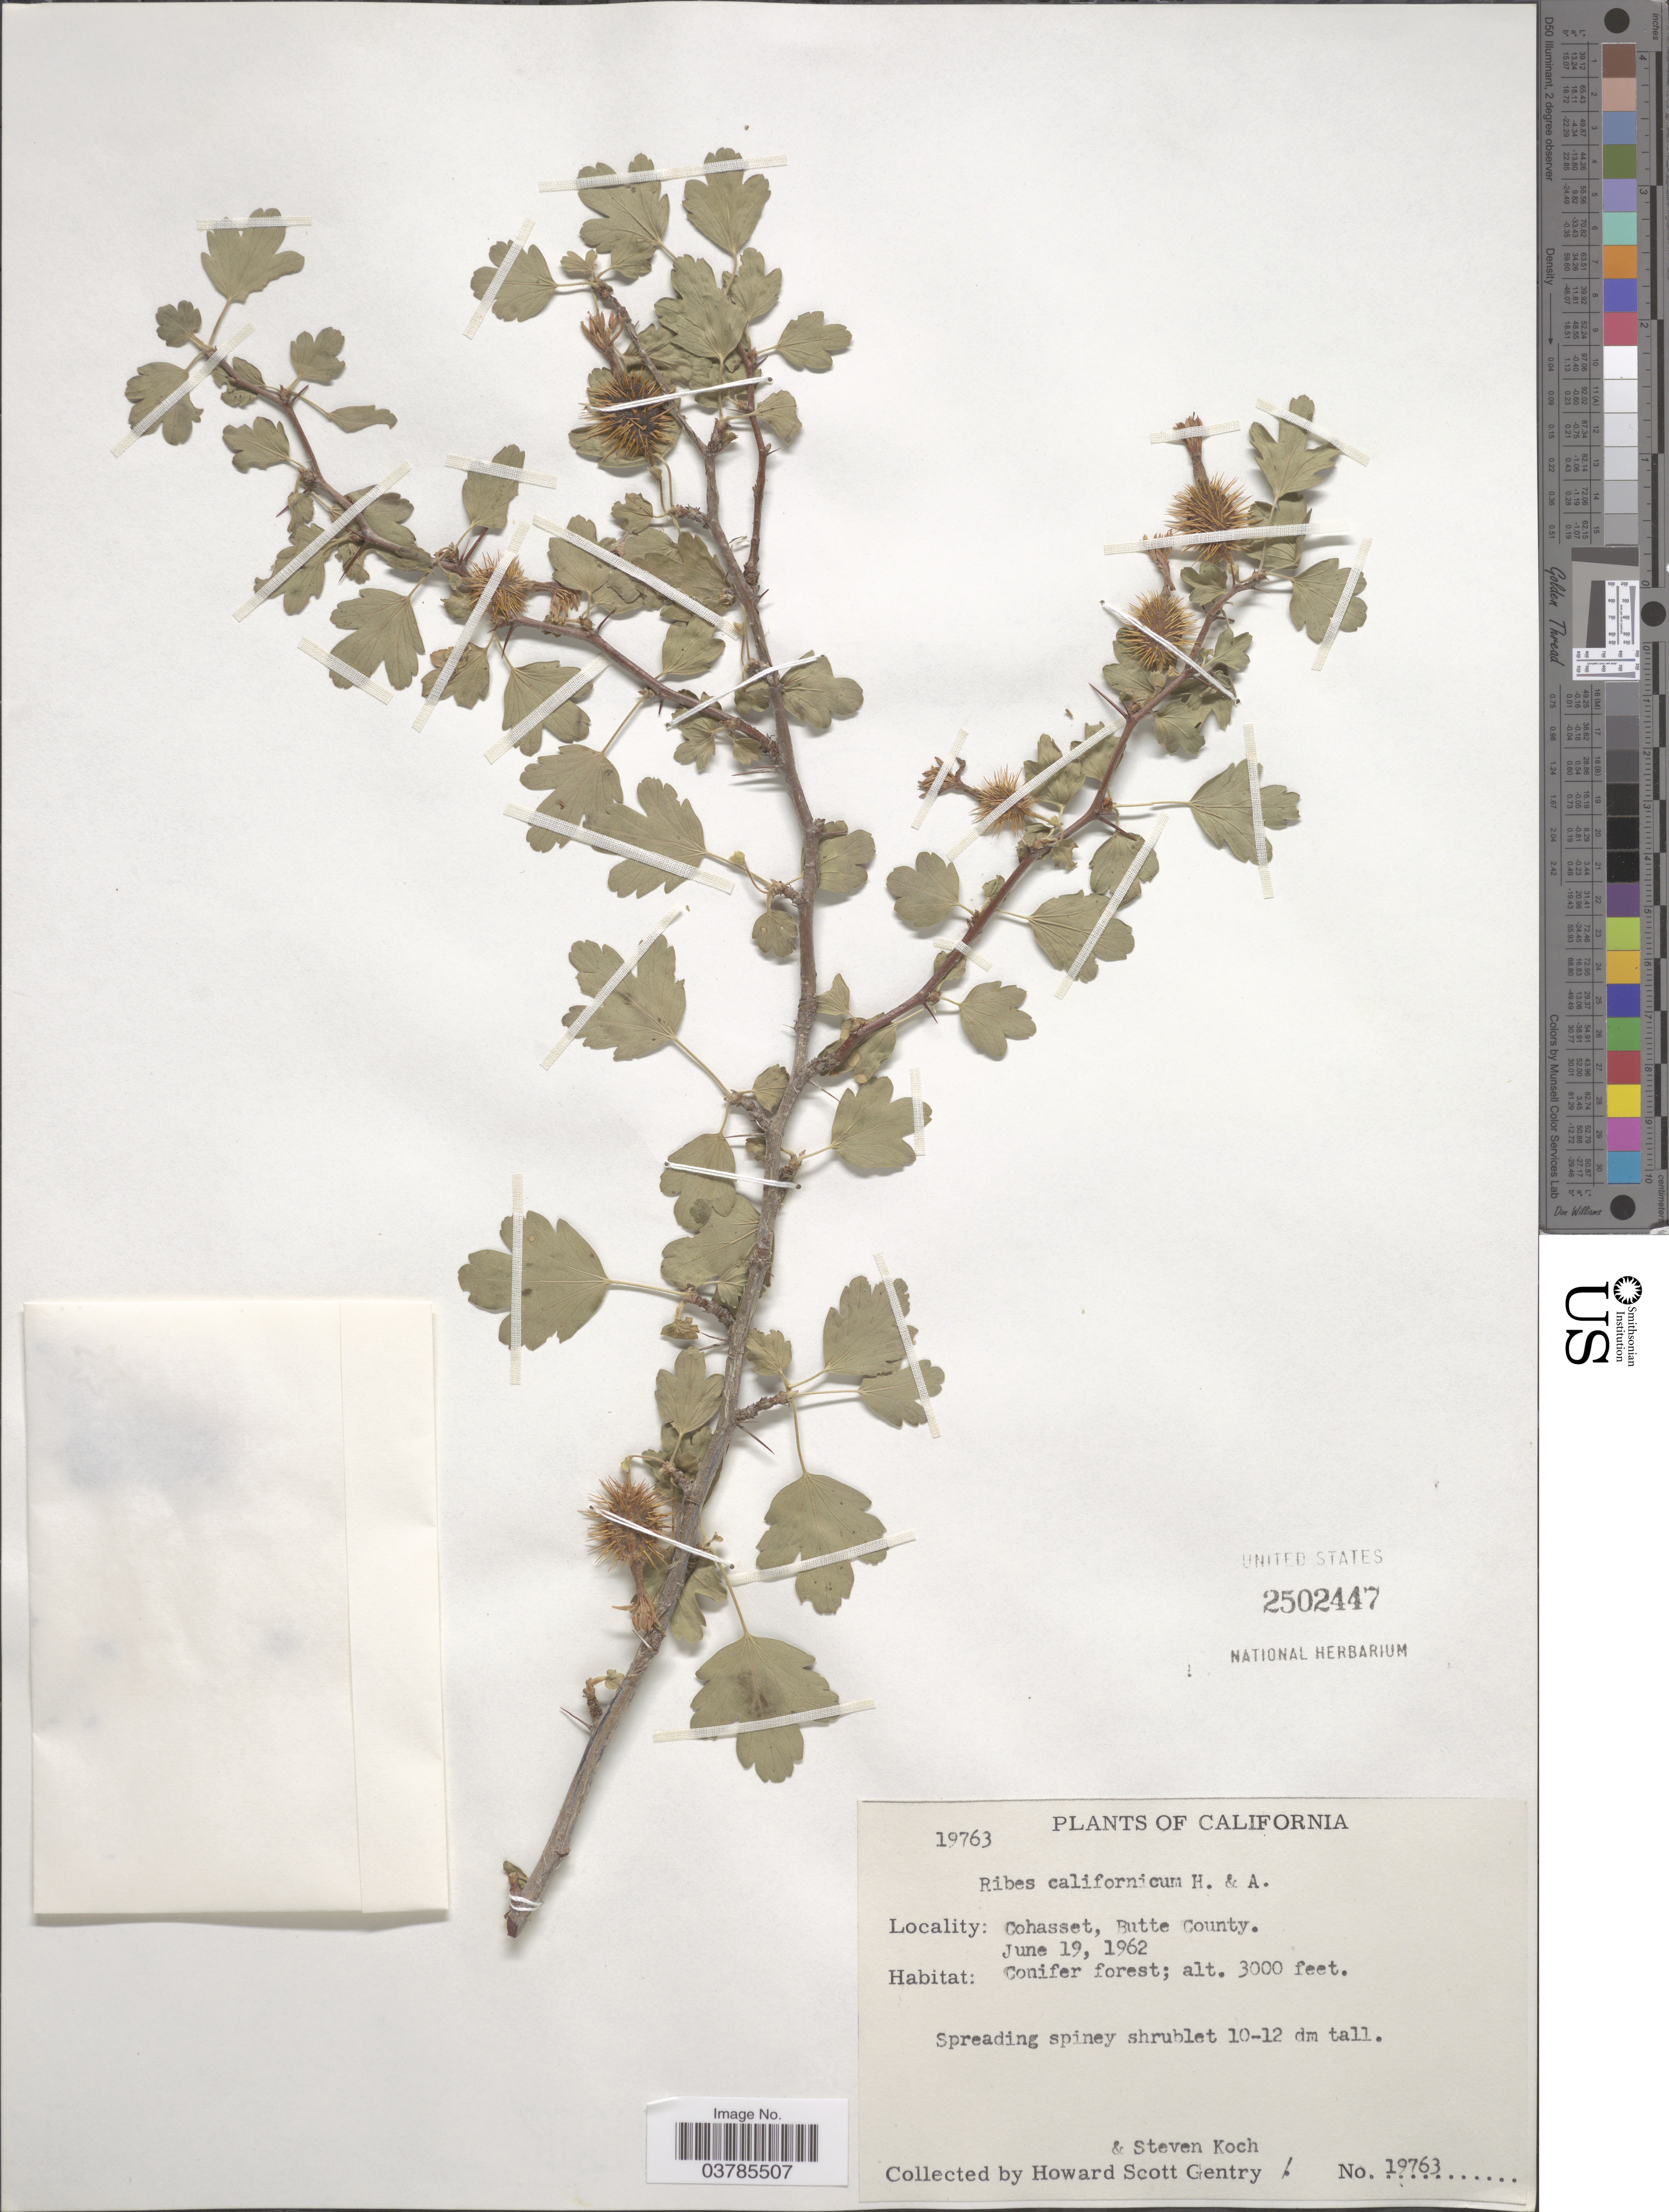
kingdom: Plantae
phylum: Tracheophyta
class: Magnoliopsida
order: Saxifragales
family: Grossulariaceae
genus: Ribes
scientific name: Ribes californicum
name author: Hook. & Arn.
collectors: H. S. Gentry & S. Koch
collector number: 19763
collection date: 1962-06-19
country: United States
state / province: California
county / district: Butte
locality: Cohasset, Butte County.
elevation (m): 914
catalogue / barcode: US 2502447